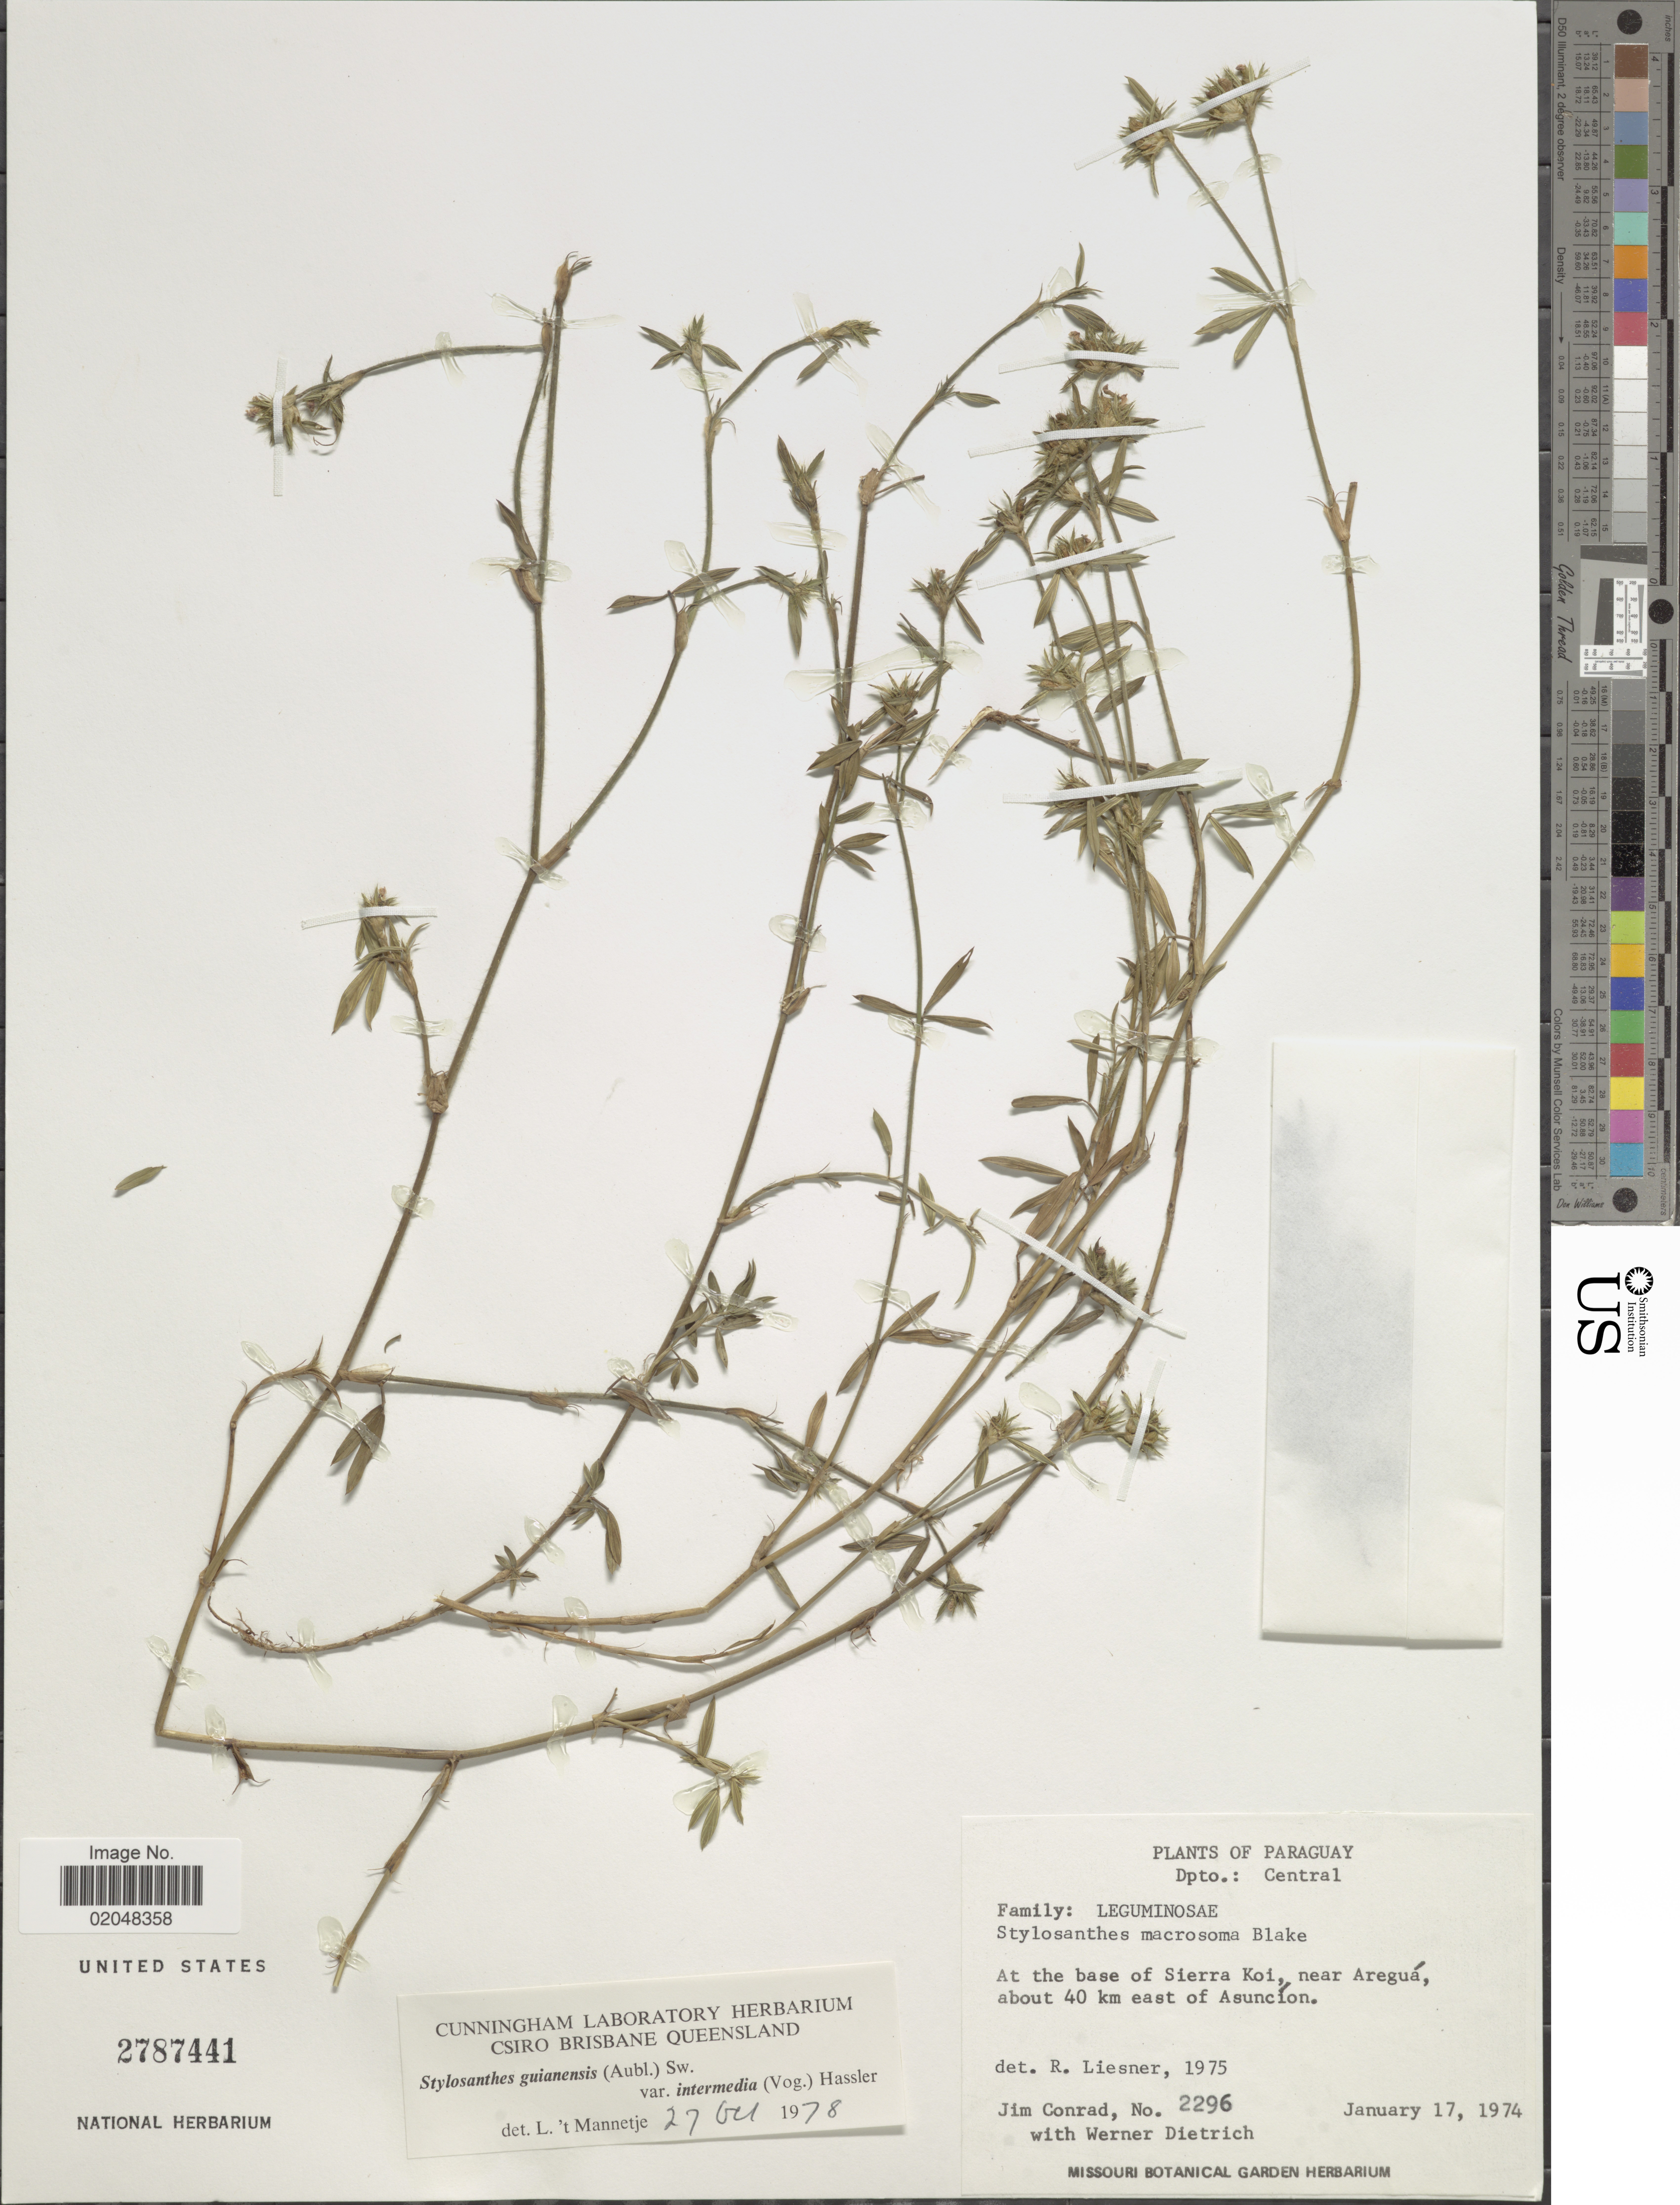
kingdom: Plantae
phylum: Tracheophyta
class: Magnoliopsida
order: Fabales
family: Fabaceae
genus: Stylosanthes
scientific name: Stylosanthes guianensis var. intermedia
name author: (Vogel) Hassl.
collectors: J. Conrad & W. Dietrich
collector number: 2296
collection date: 1974-01-17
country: Paraguay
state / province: Central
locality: At the base of Sierra Koi, near Aregua, about 40 km east of Asuncion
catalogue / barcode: US 2787441